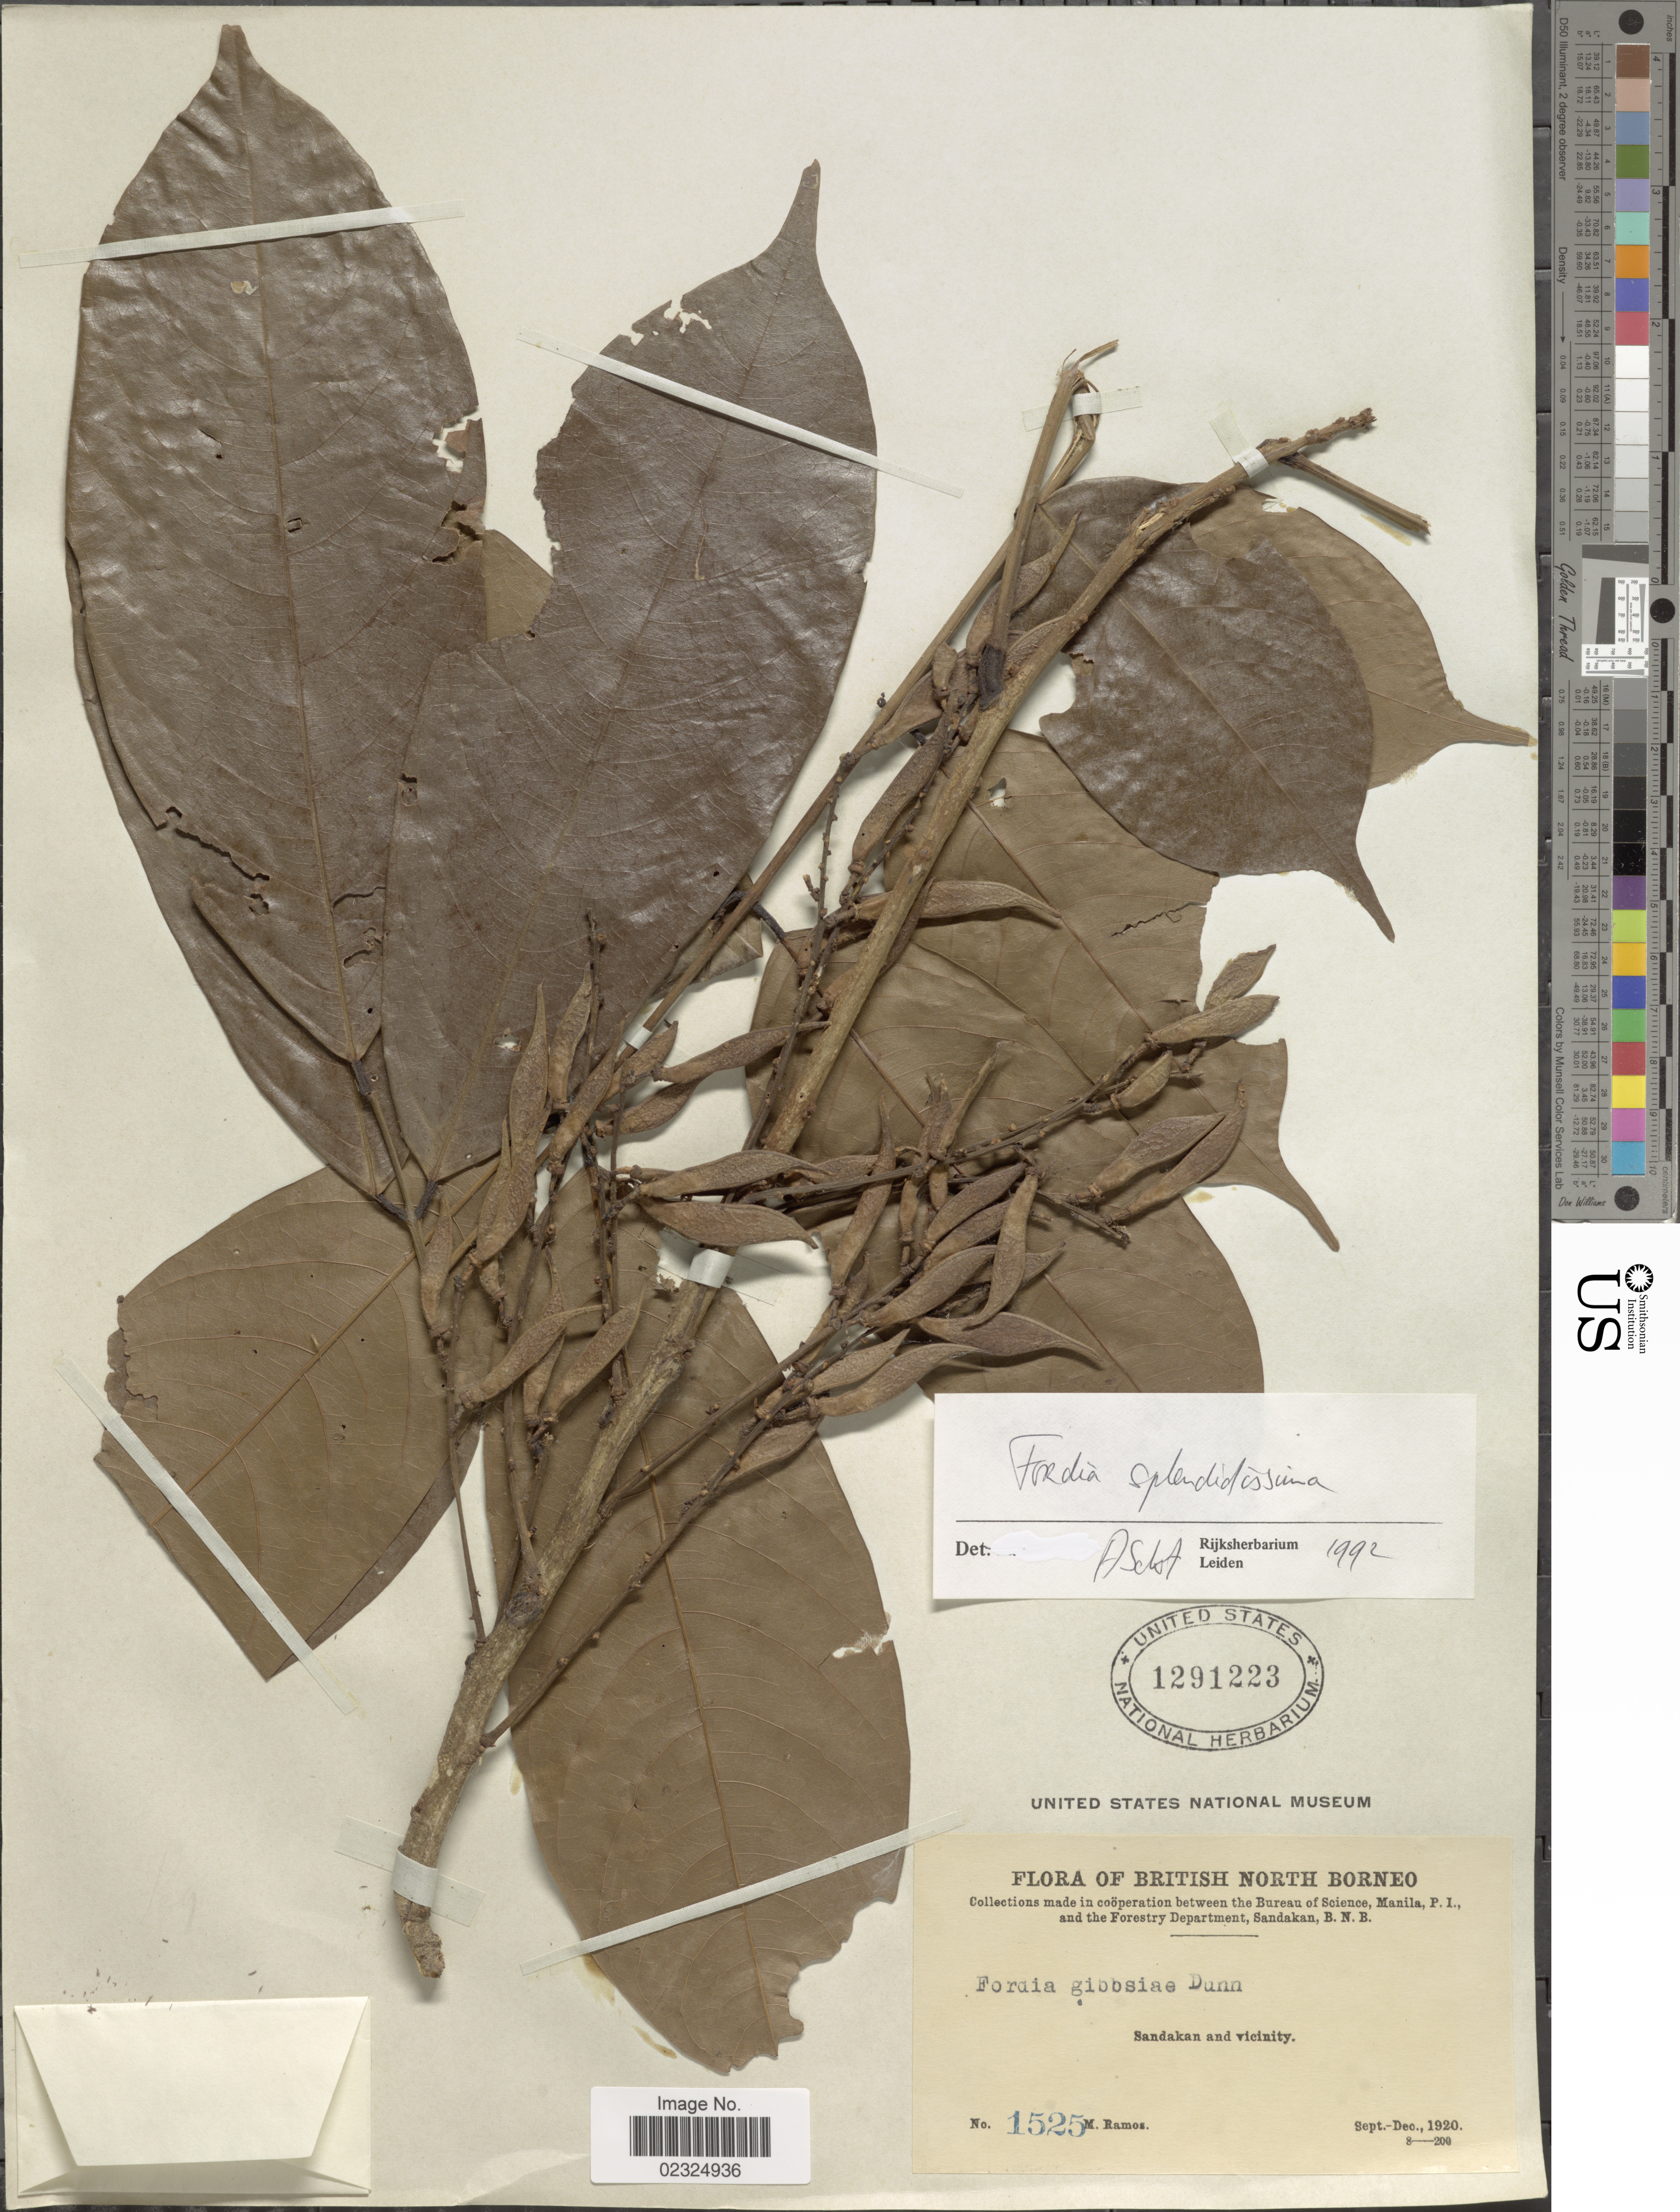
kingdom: Plantae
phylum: Tracheophyta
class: Magnoliopsida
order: Fabales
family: Fabaceae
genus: Fordia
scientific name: Fordia splendidissima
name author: (Blume ex Miq.) Buysen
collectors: M. Ramos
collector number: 1525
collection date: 1920-09/1920-12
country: Malaysia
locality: British North Borneo, Sandakan and vicinity.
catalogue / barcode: US 1291223